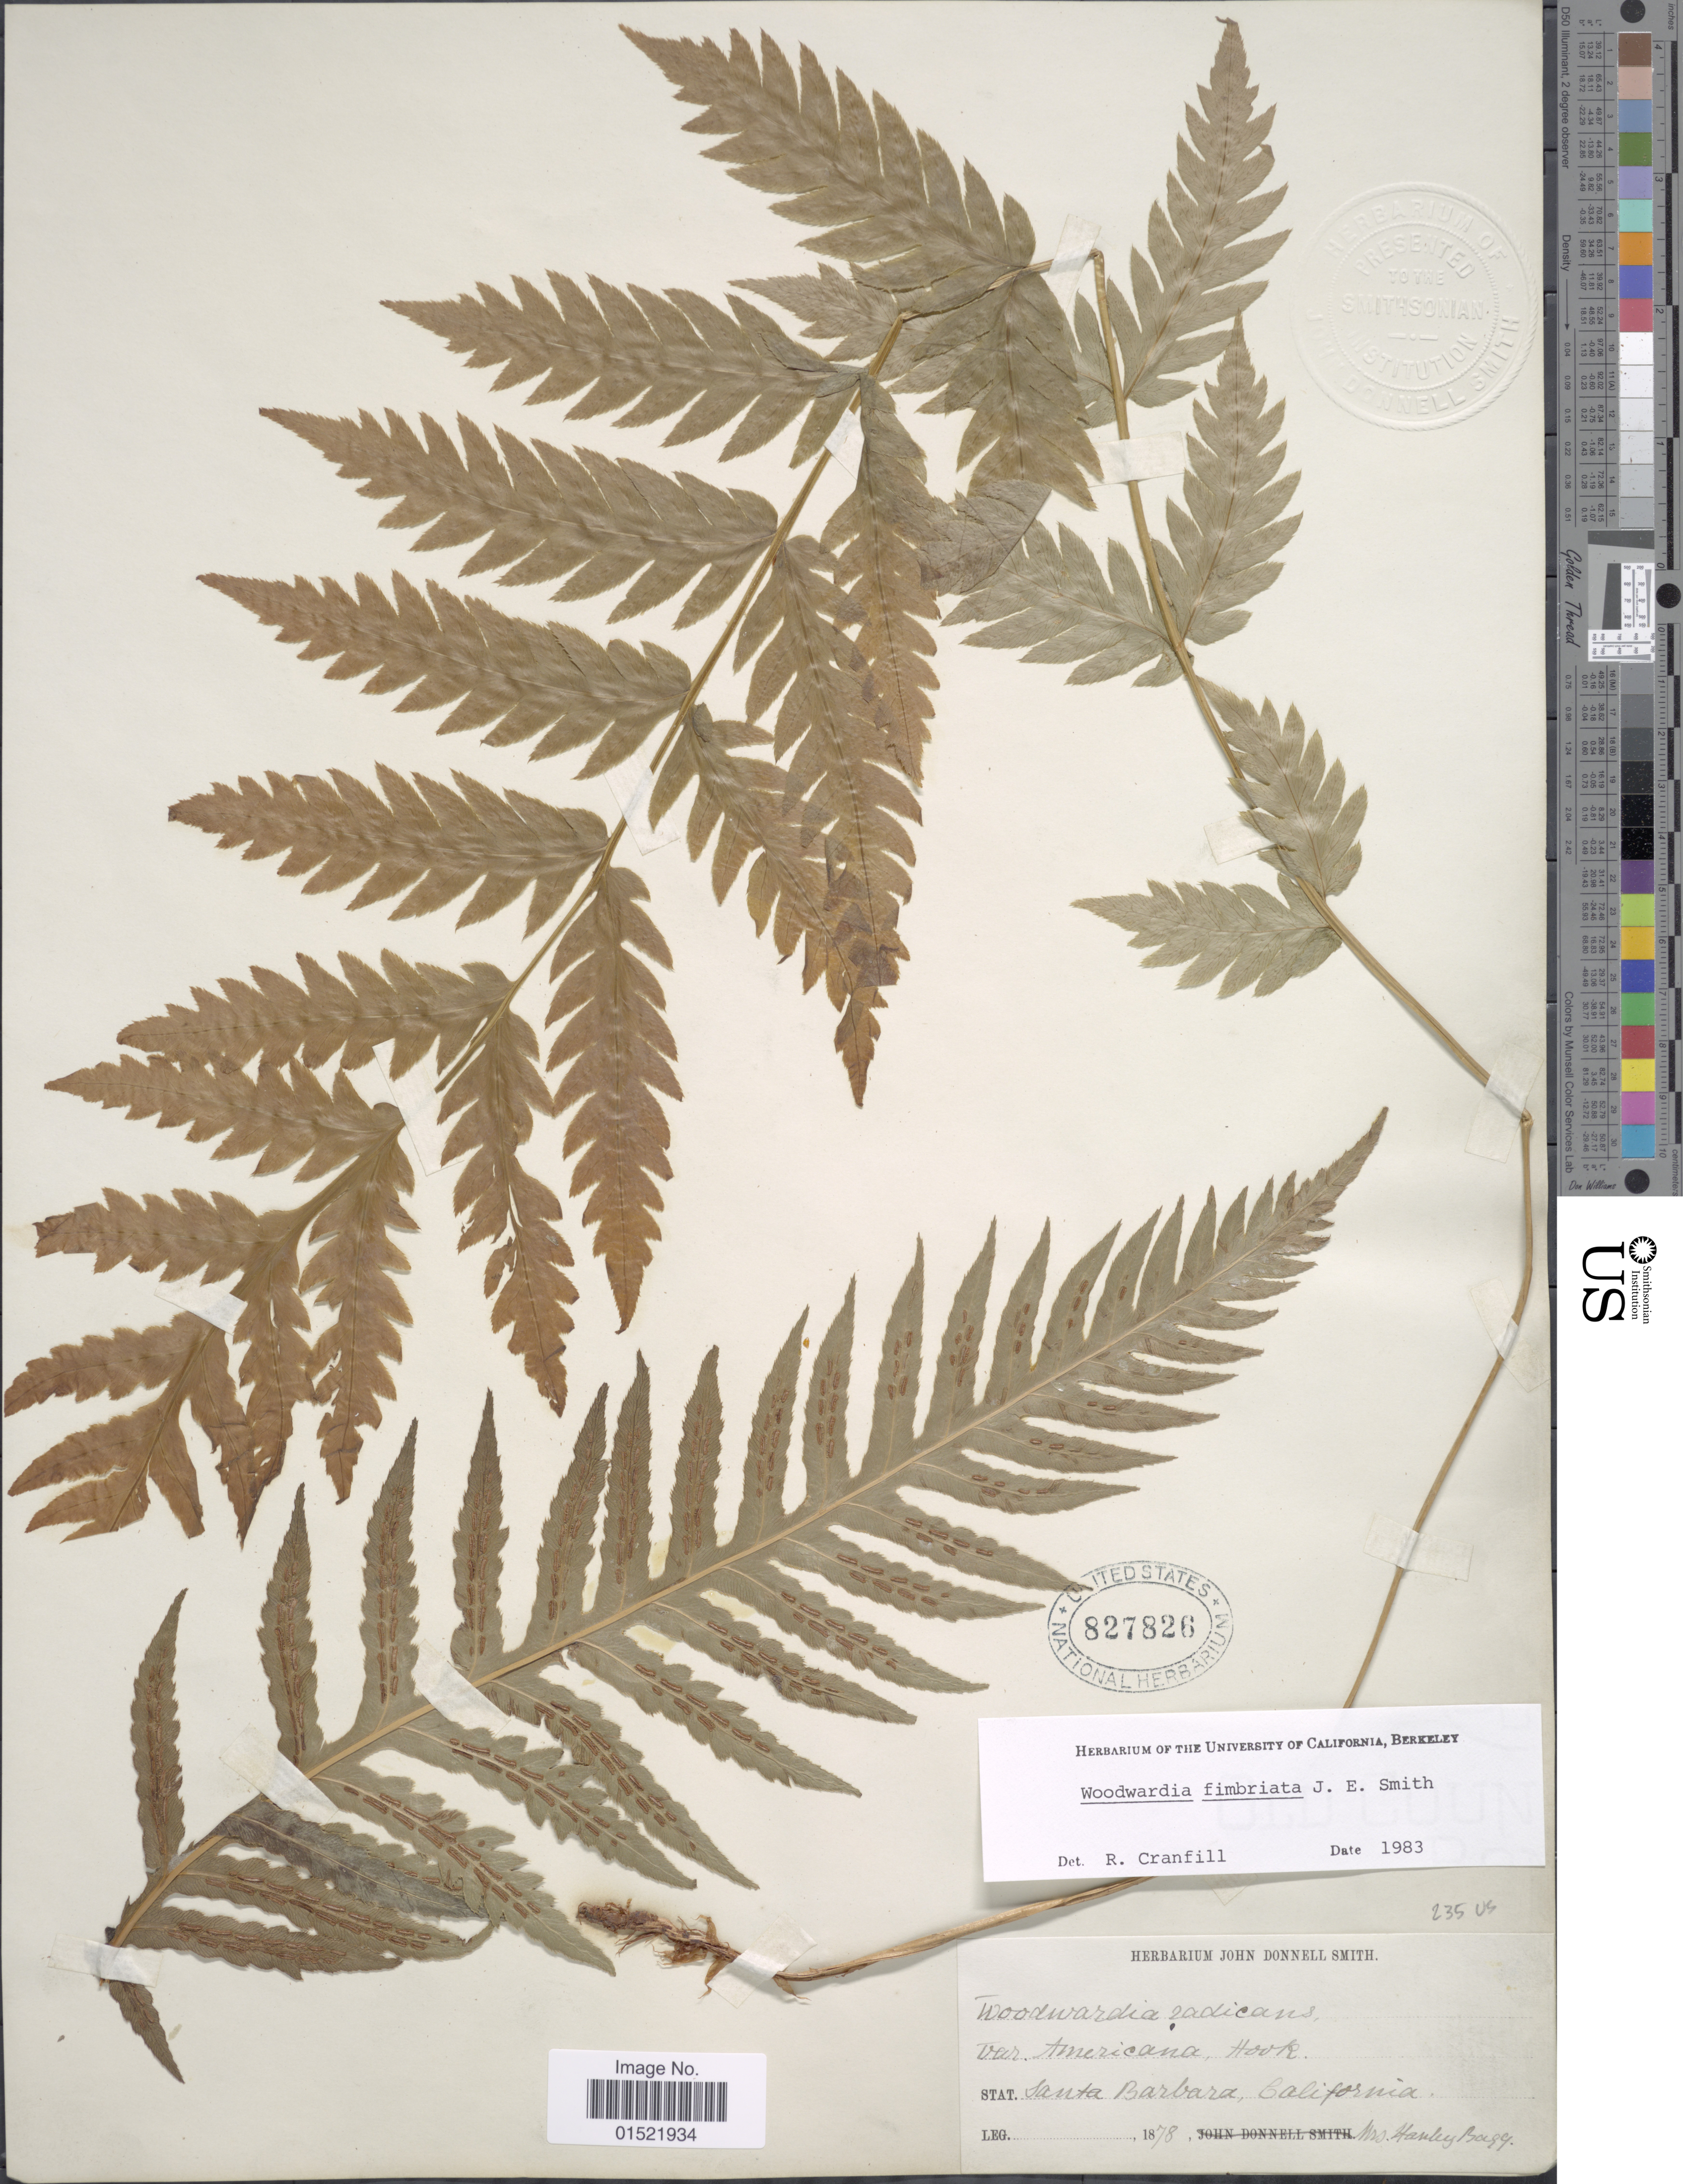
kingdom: Plantae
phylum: Tracheophyta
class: Polypodiopsida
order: Polypodiales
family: Blechnaceae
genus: Woodwardia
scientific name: Woodwardia fimbriata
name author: Sm.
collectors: H. Bagg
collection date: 1878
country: United States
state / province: California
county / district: Santa Barbara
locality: Santa Barbara, California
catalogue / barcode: US 827826